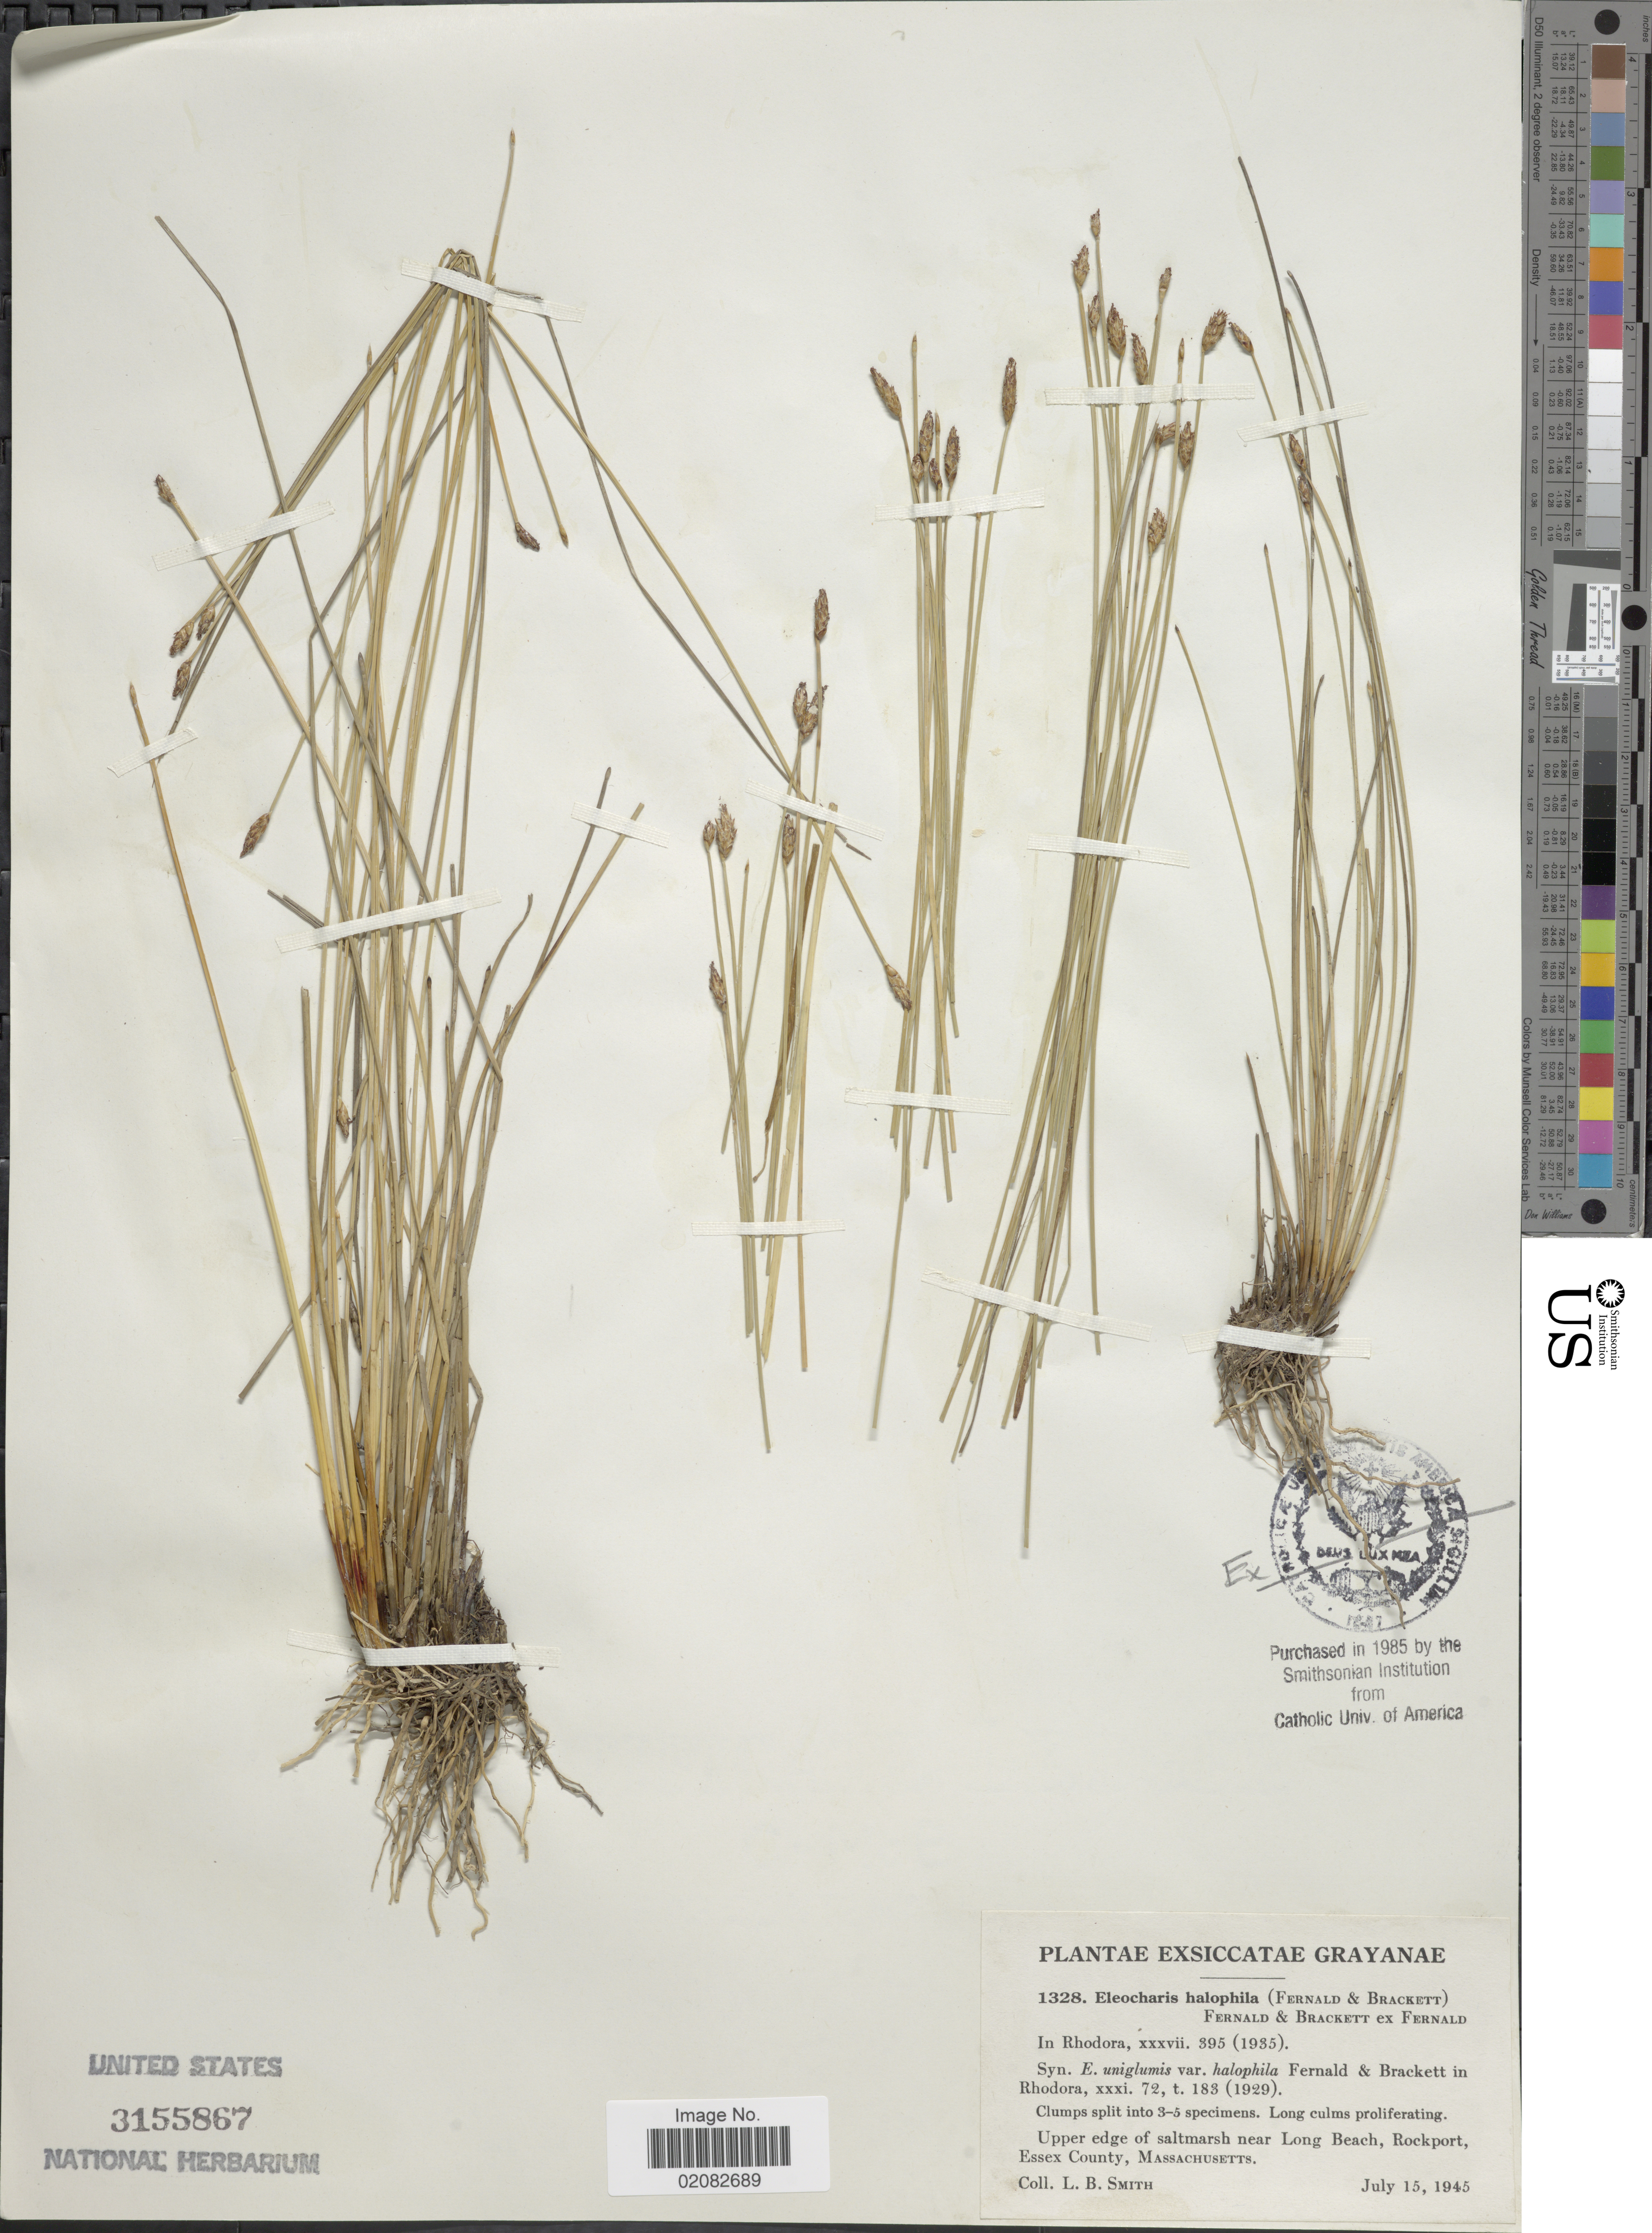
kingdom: Plantae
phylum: Tracheophyta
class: Liliopsida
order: Poales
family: Cyperaceae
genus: Eleocharis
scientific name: Eleocharis halophila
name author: (Fernald & Brackett) Fernald & Brackett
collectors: L. Smith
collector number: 1328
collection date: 1945-07-15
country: United States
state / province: Massachusetts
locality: Grayanae, near Long Bech, Rockport, Essex County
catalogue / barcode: US 3155867